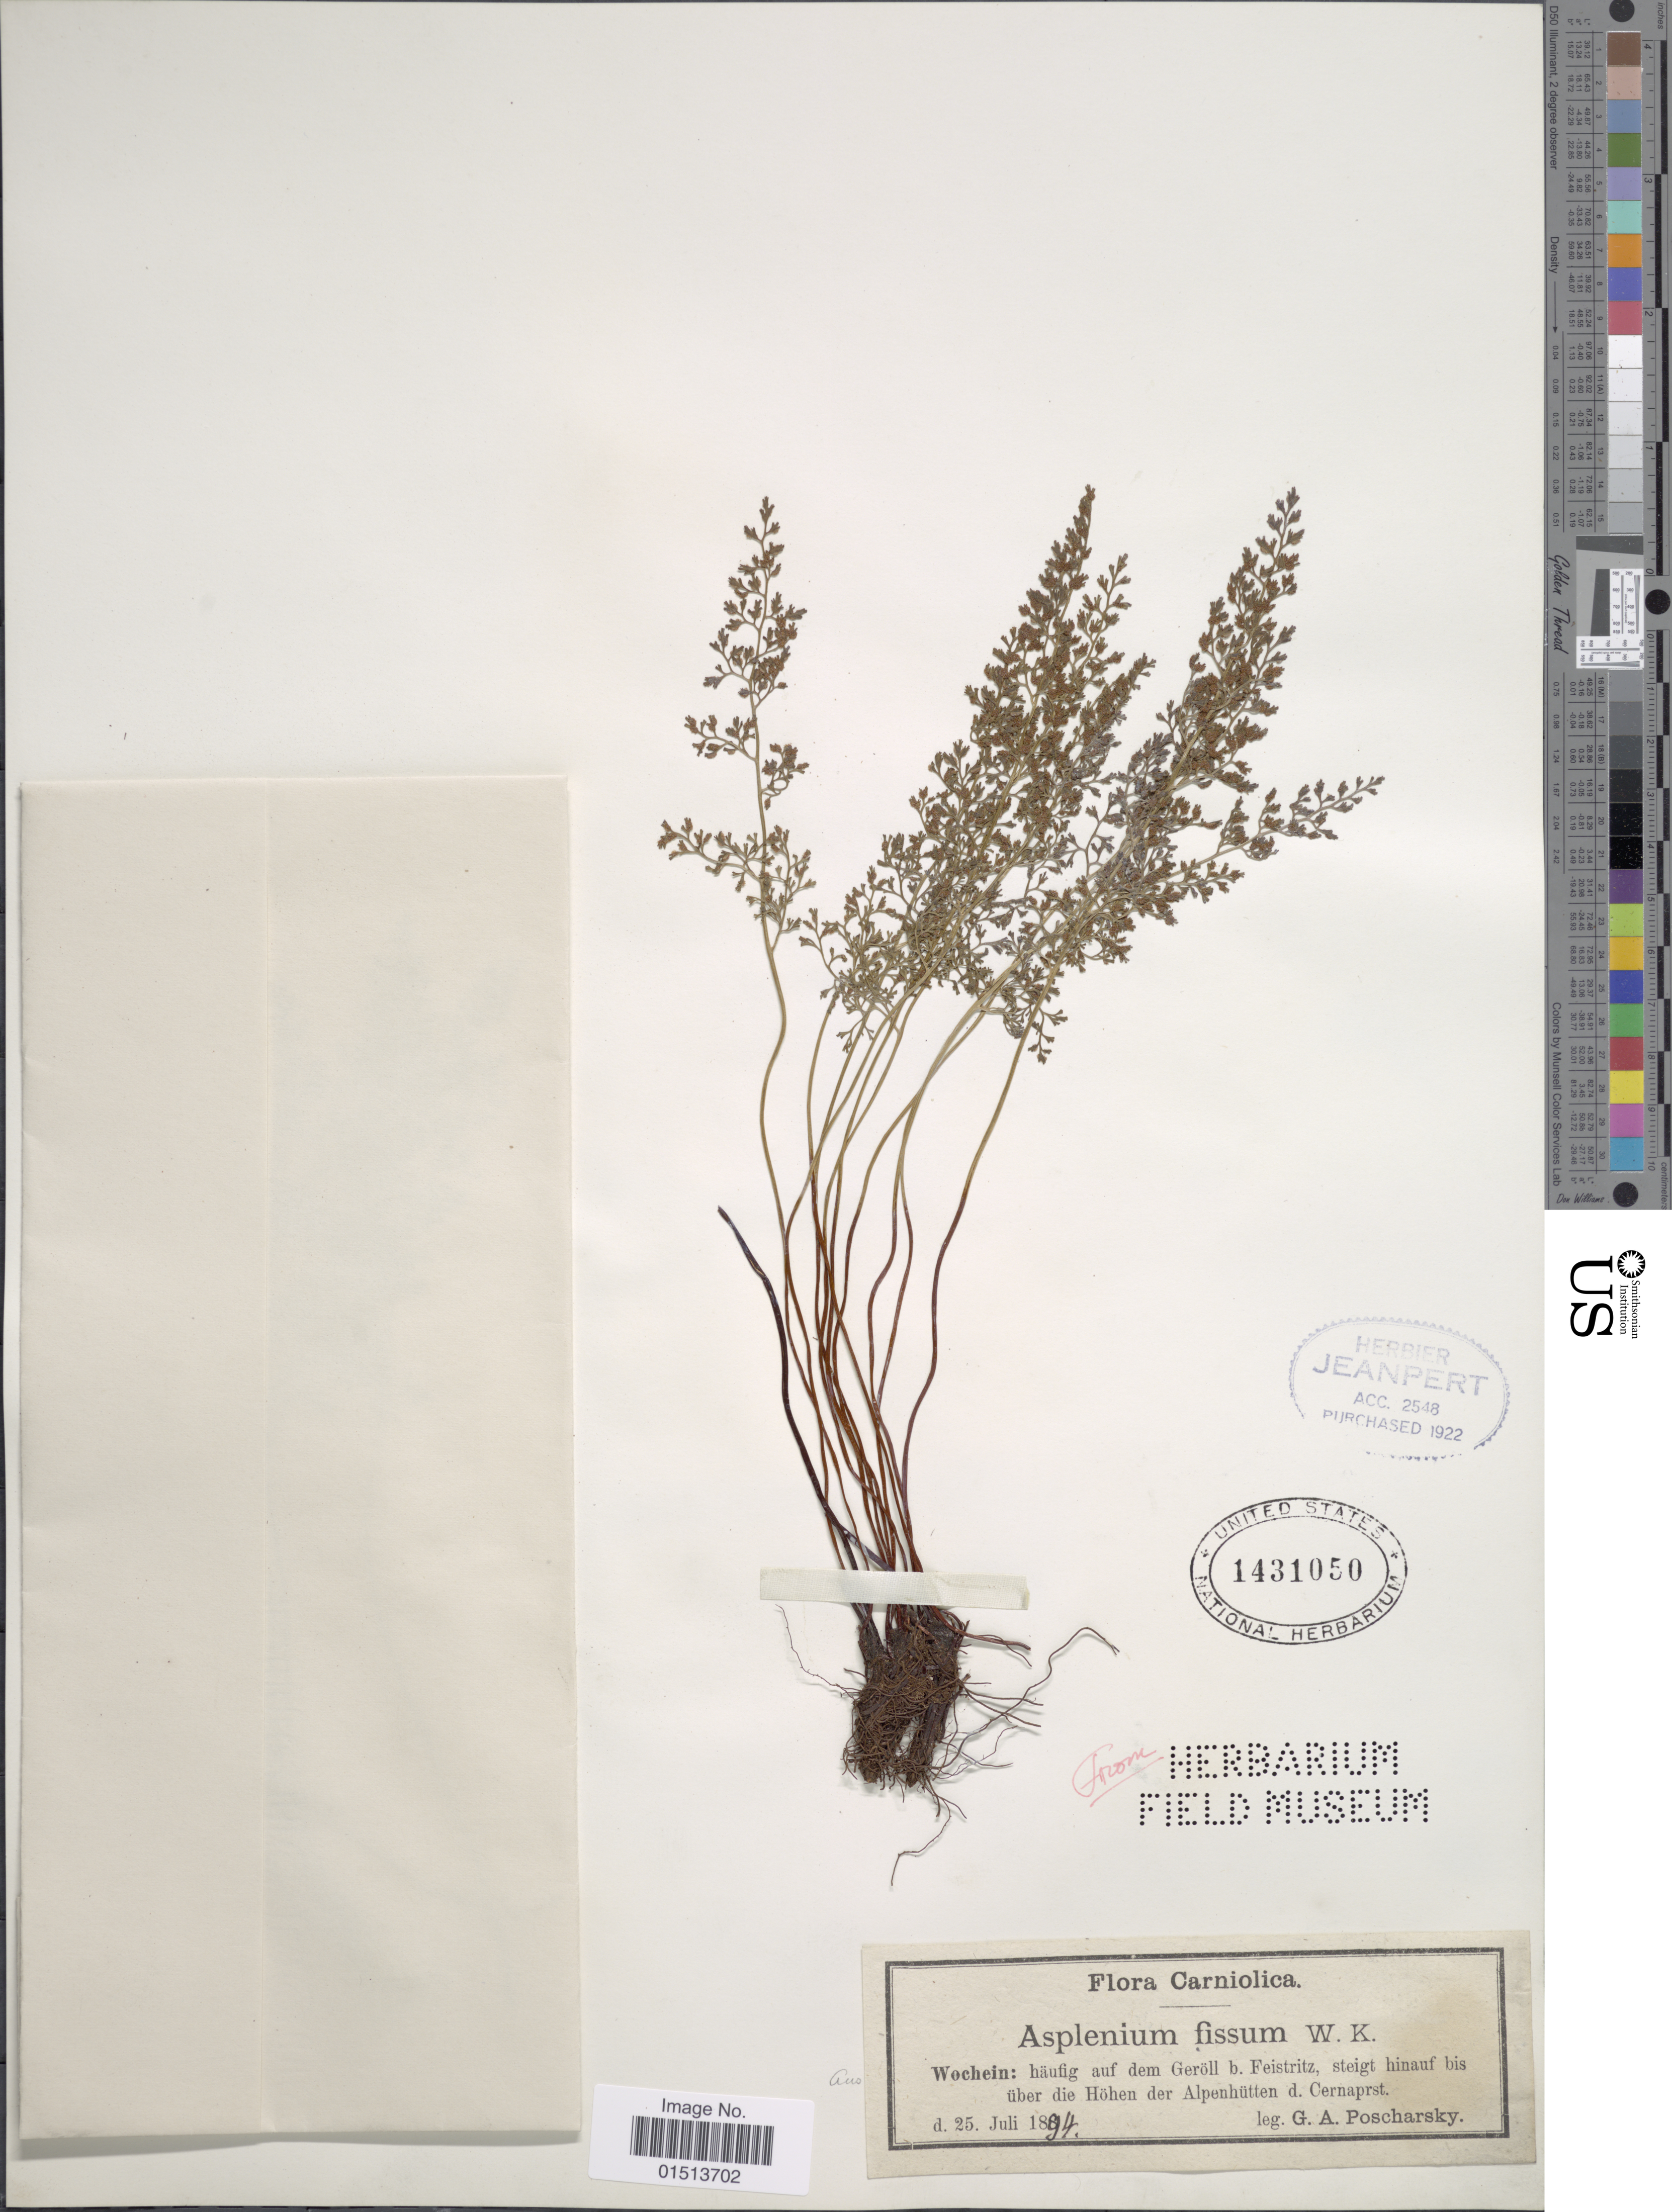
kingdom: Plantae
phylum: Tracheophyta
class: Polypodiopsida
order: Polypodiales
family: Aspleniaceae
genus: Asplenium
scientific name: Asplenium fissum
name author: Willd.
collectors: G. Poscharsky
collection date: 1894-07-25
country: Germany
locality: Carniolica, WocheinL häufig auf dem Geröll b. Feistritz, steigt hinauf bis über die Höhen der Alpen hütten d. Gernaprst.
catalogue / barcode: US 1431050